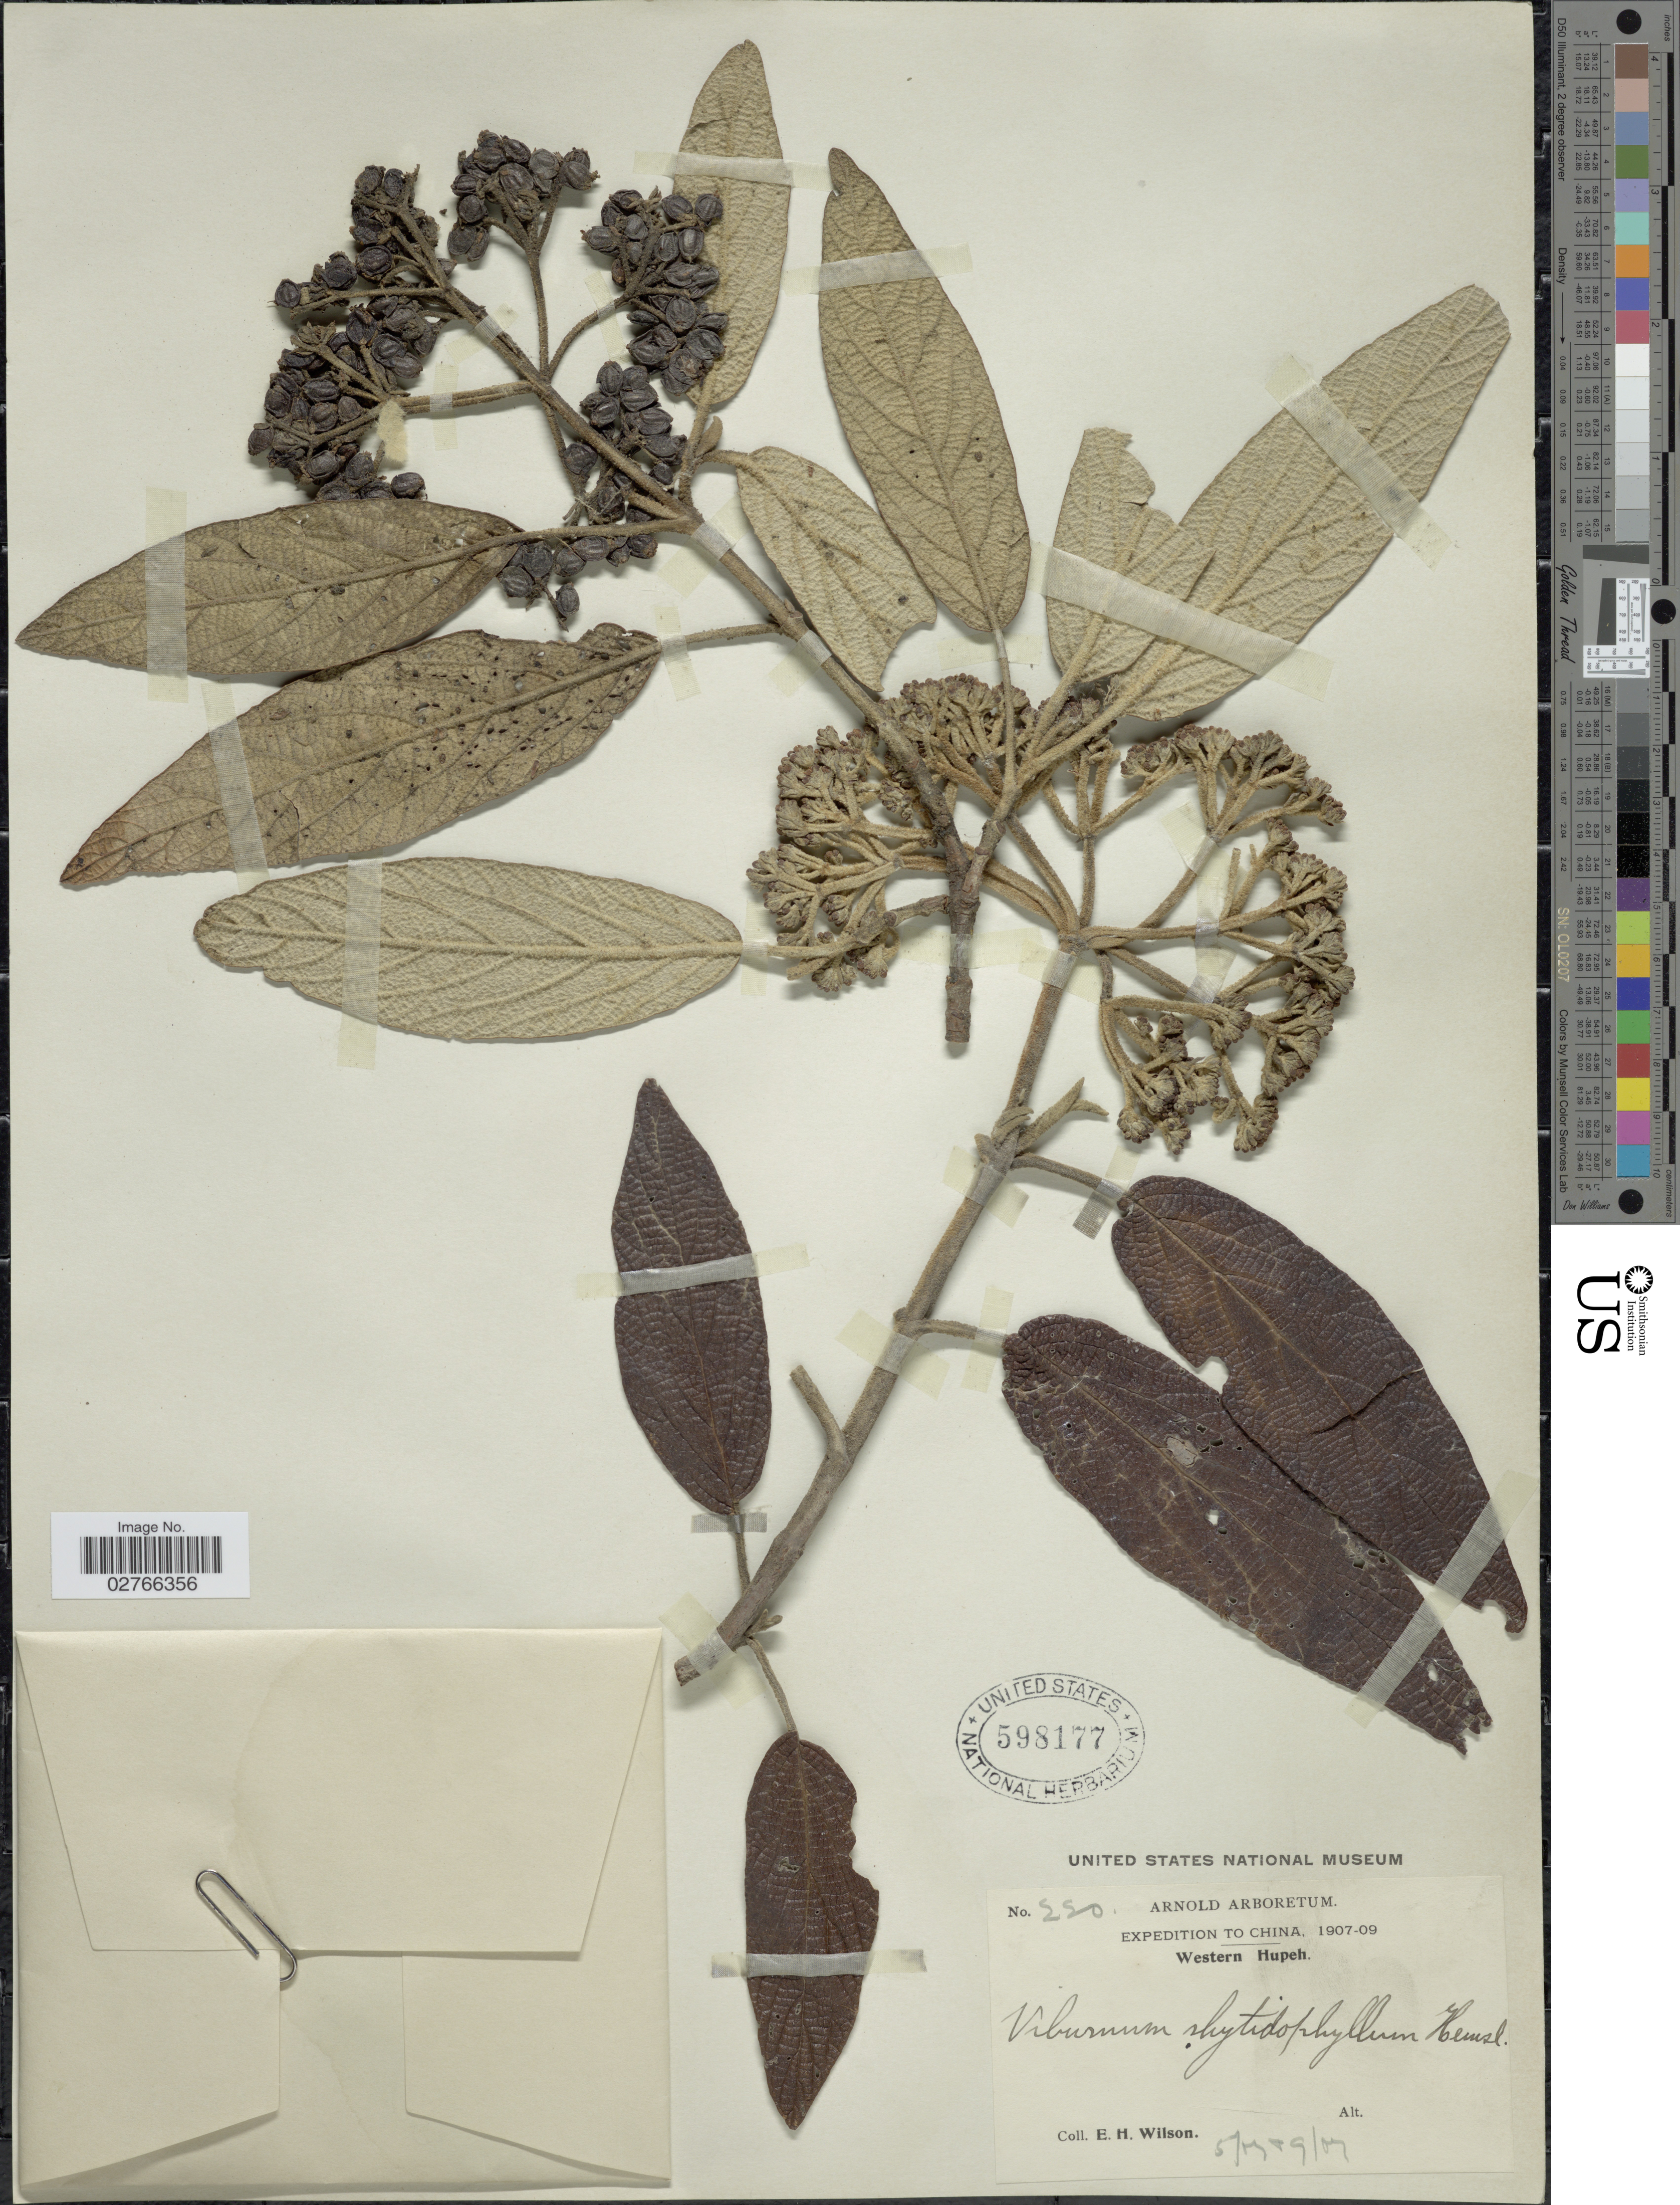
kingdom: Plantae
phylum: Tracheophyta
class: Magnoliopsida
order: Dipsacales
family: Viburnaceae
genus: Viburnum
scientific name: Viburnum rhytidophyllum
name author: Hemsl.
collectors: E. Wilson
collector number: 220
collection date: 1907-05/1907-09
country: China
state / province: Hubei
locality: Western Hupeh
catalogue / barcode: US 598177